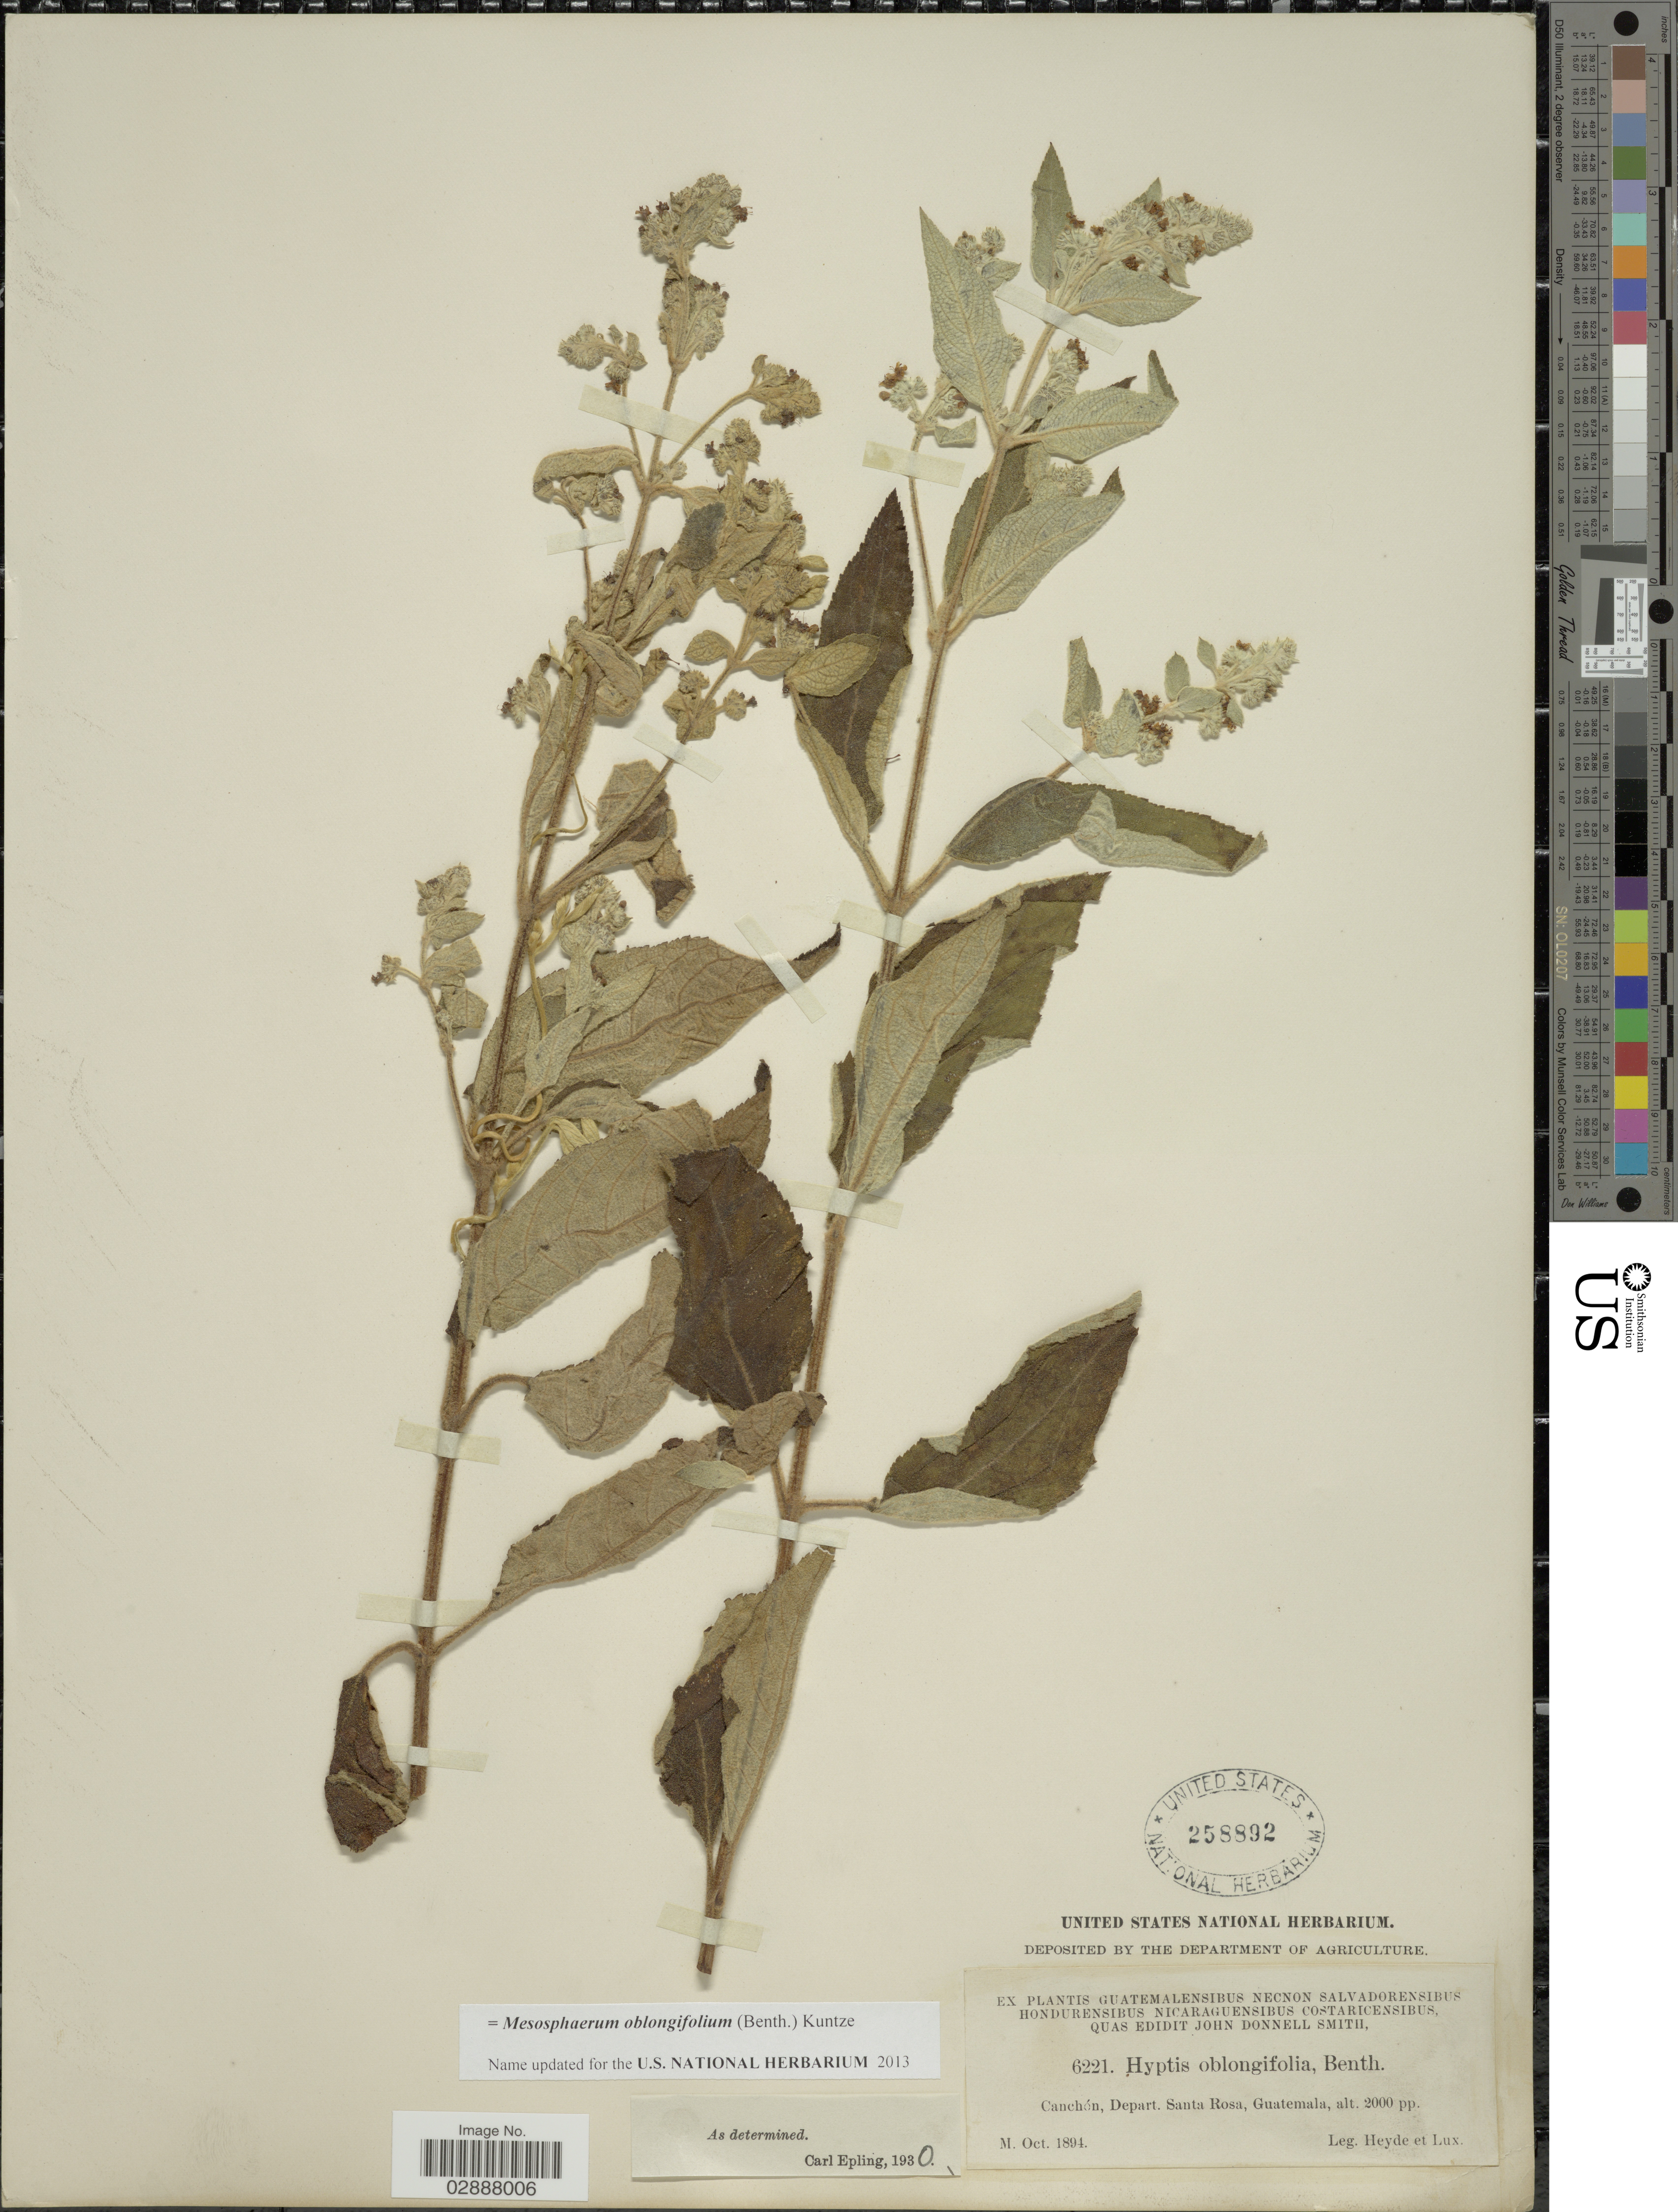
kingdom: Plantae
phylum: Tracheophyta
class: Magnoliopsida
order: Lamiales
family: Lamiaceae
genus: Mesosphaerum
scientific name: Mesosphaerum oblongifolium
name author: (Benth.) Kuntze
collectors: Heyde & Lux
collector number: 6221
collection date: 1894-10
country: Guatemala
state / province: Santa Rosa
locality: Canchón, Depart. Santa Rosa.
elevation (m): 610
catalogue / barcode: US 258892